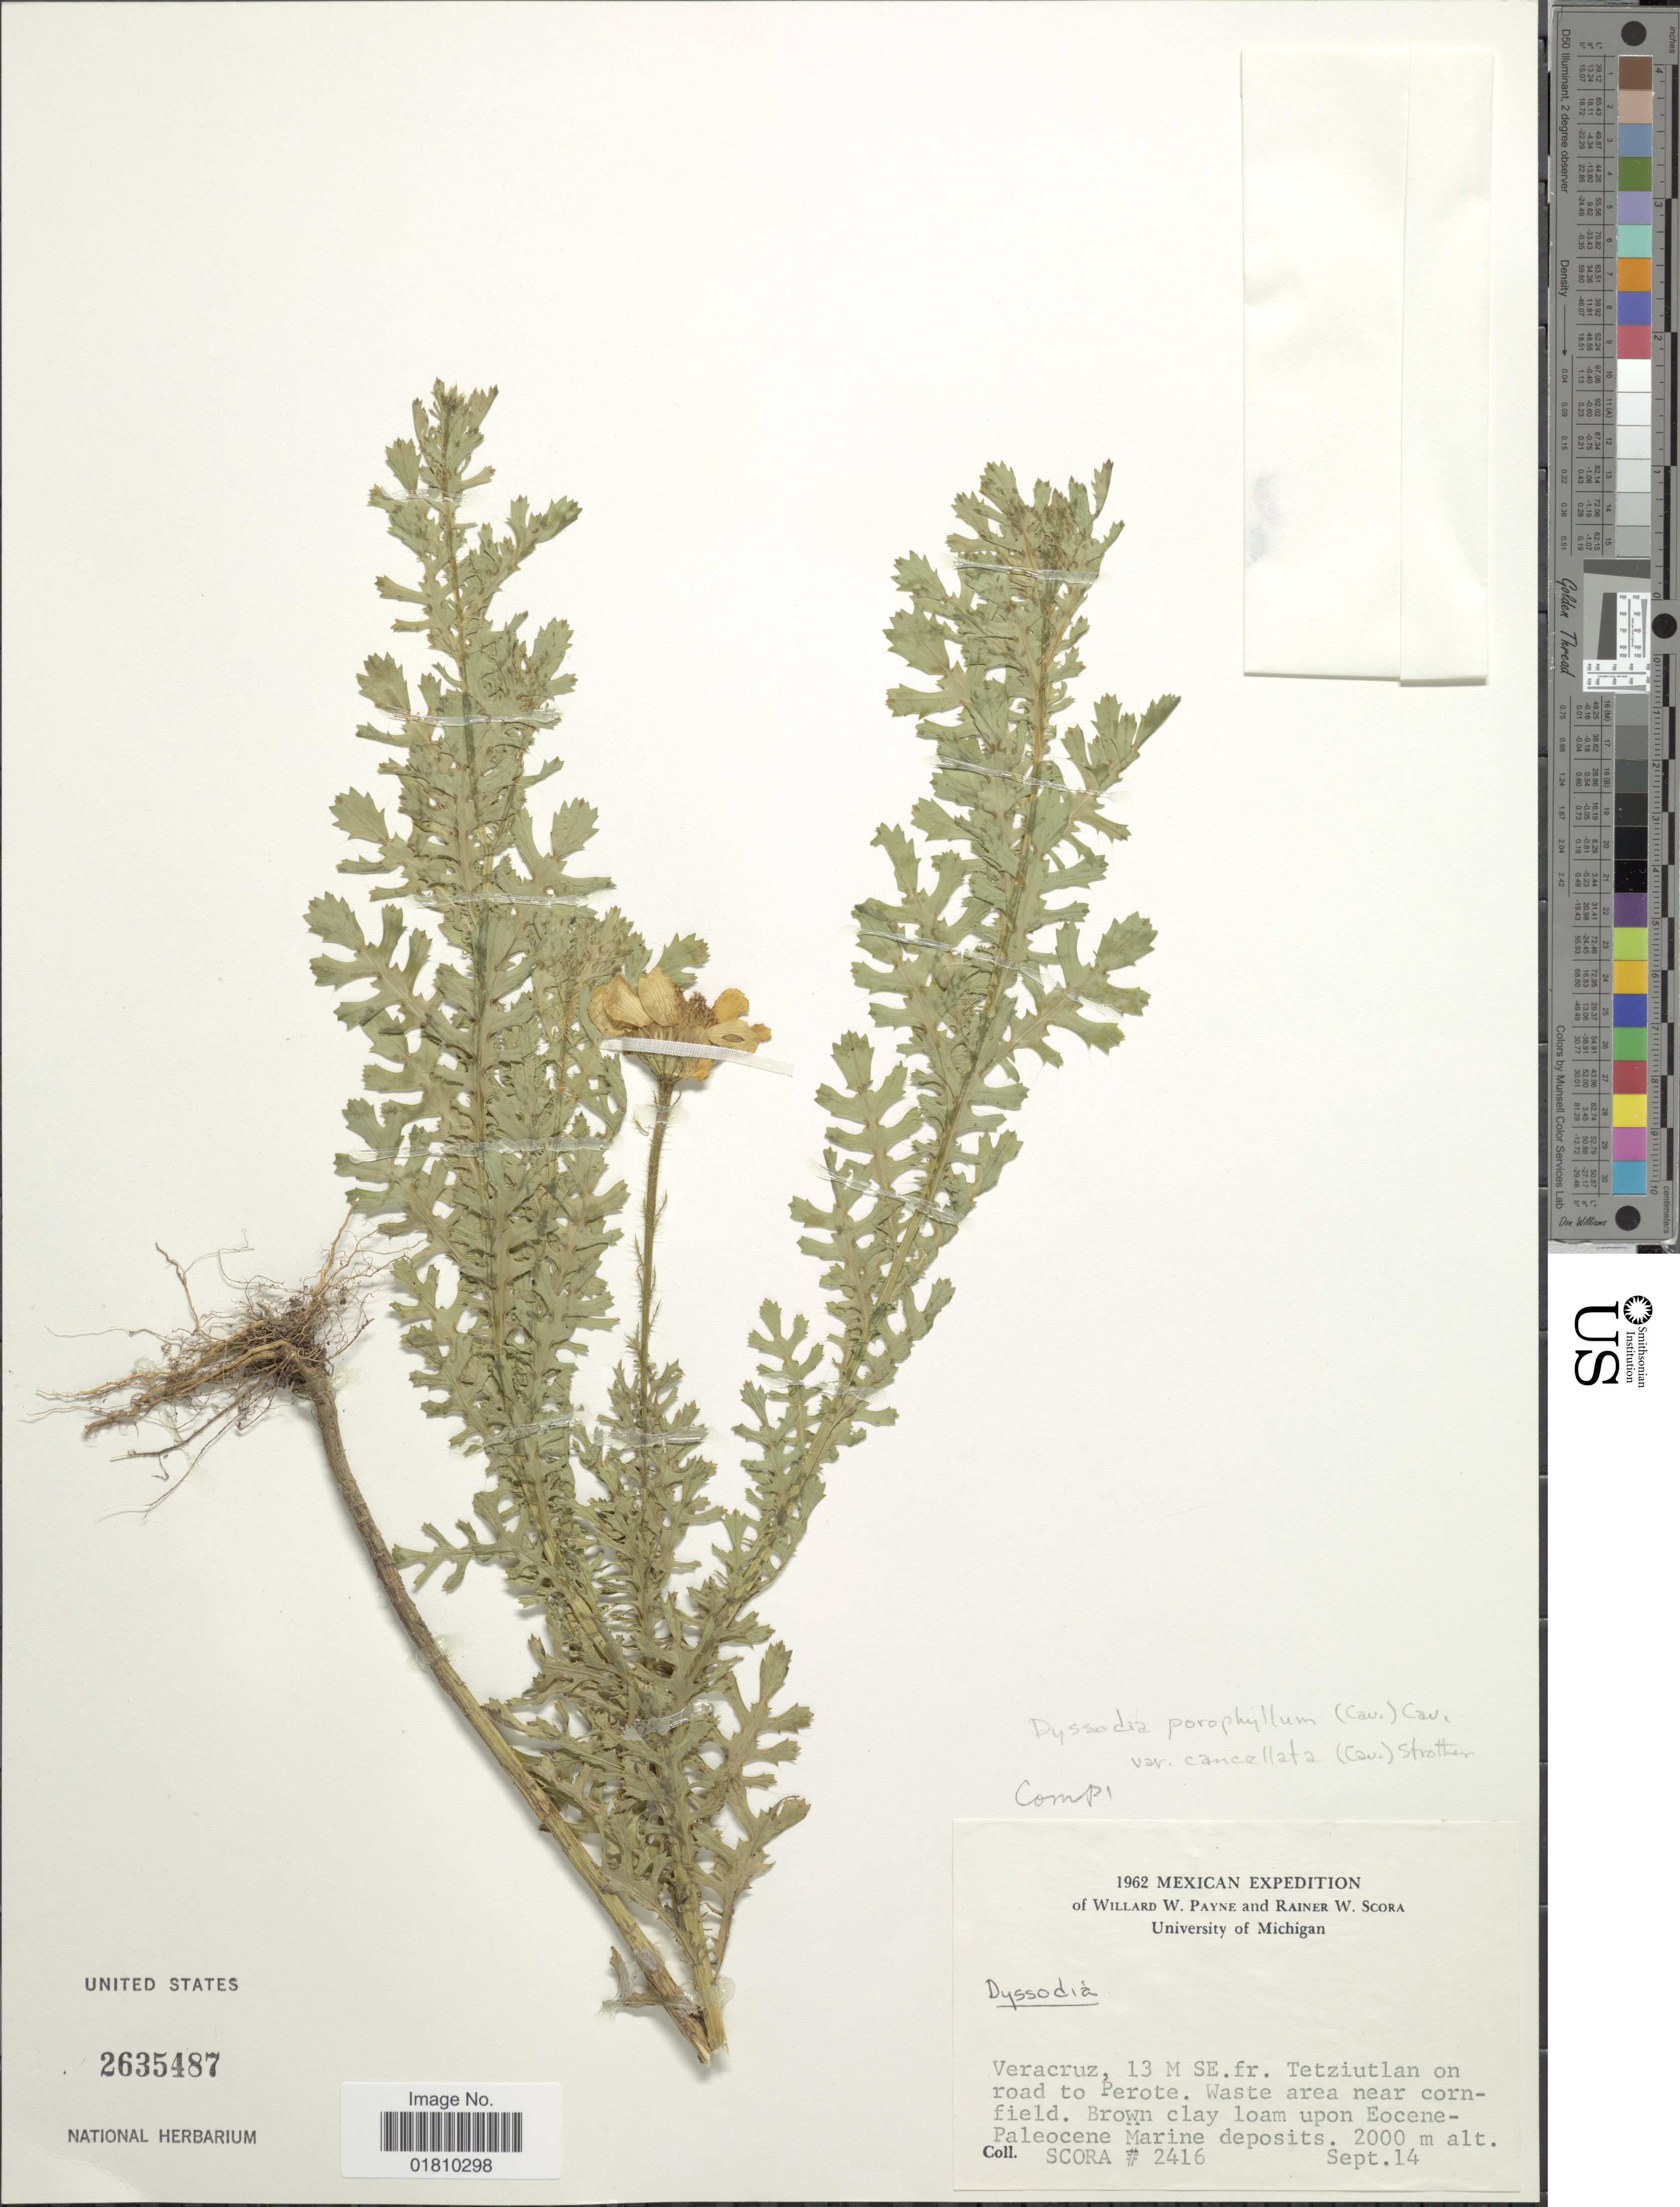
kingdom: Plantae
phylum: Tracheophyta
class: Magnoliopsida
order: Asterales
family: Asteraceae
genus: Adenophyllum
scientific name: Adenophyllum porophyllum var. cancellatum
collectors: R. Scora & W. Payne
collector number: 2416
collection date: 1962-09-14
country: Mexico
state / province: Veracruz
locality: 13 M SE fr. Tetziutlan on road to Perote, waste area near conrfield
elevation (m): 2000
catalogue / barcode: US 2635487